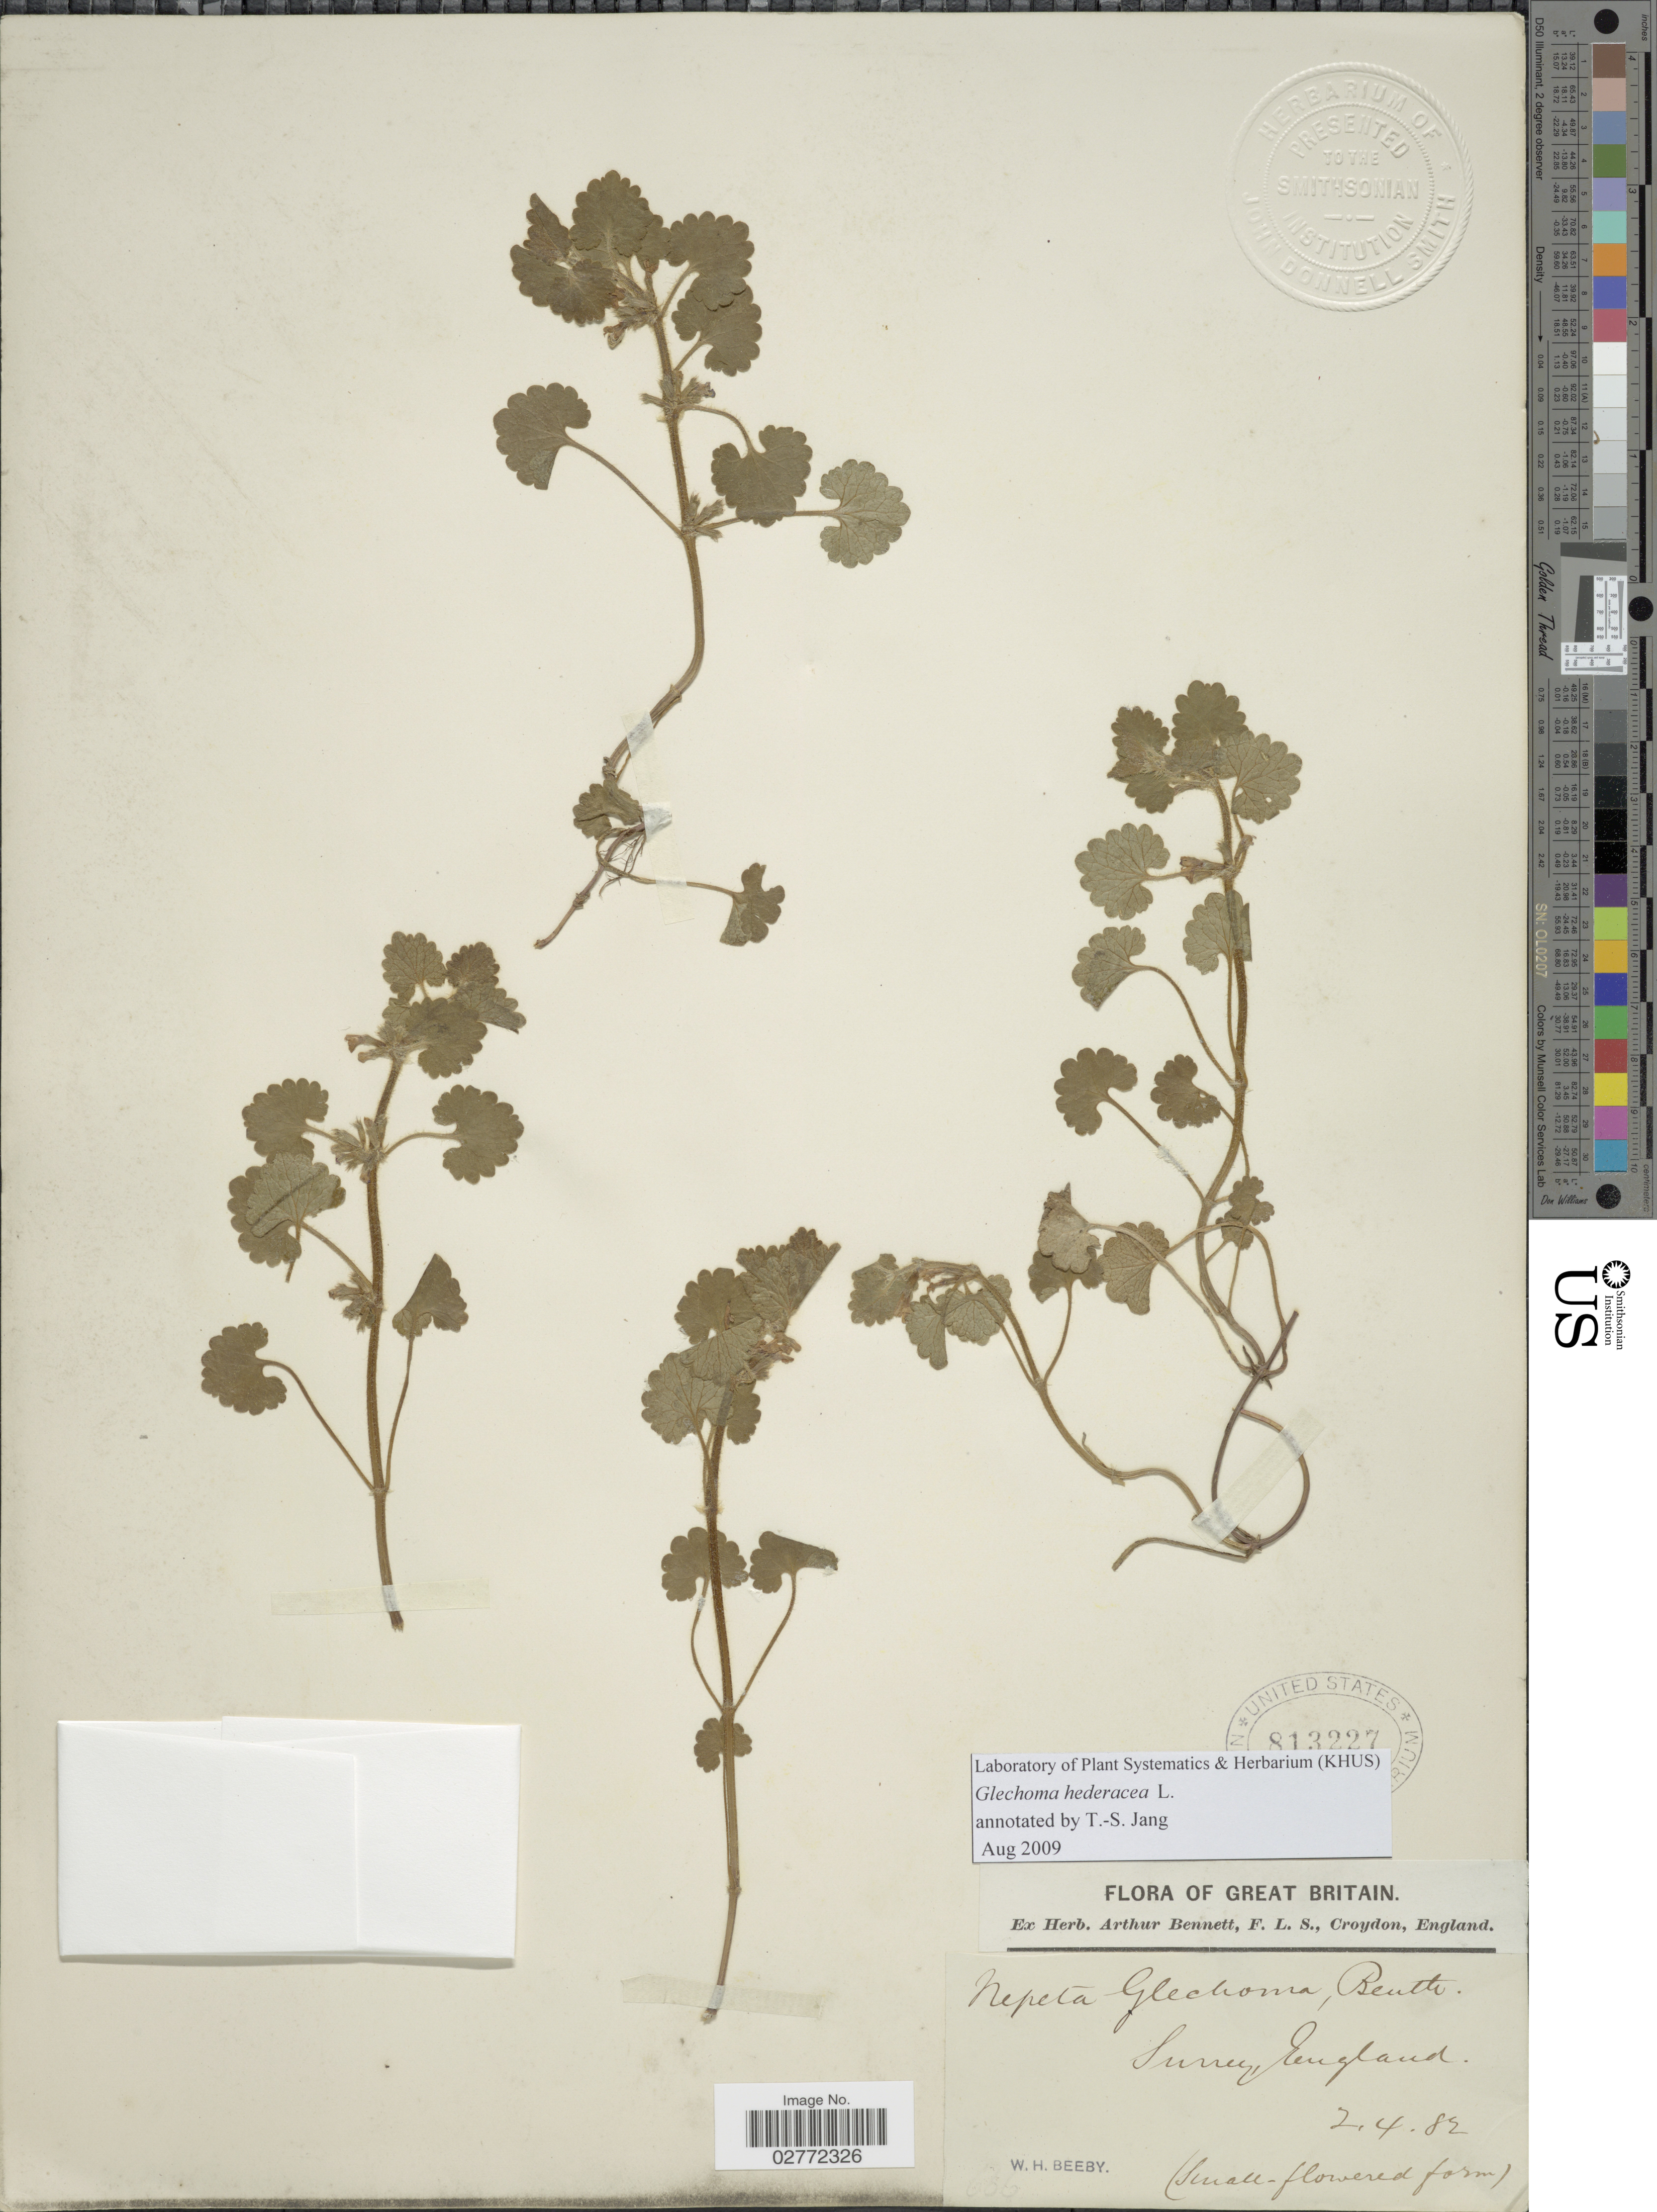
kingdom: Plantae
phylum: Tracheophyta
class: Magnoliopsida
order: Lamiales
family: Lamiaceae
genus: Glechoma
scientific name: Glechoma hederacea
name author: L.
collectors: W. Beeby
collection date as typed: Transcribed d/m/y: 2/4/82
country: United Kingdom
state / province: England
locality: Great Britain, Surrey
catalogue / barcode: US 813227